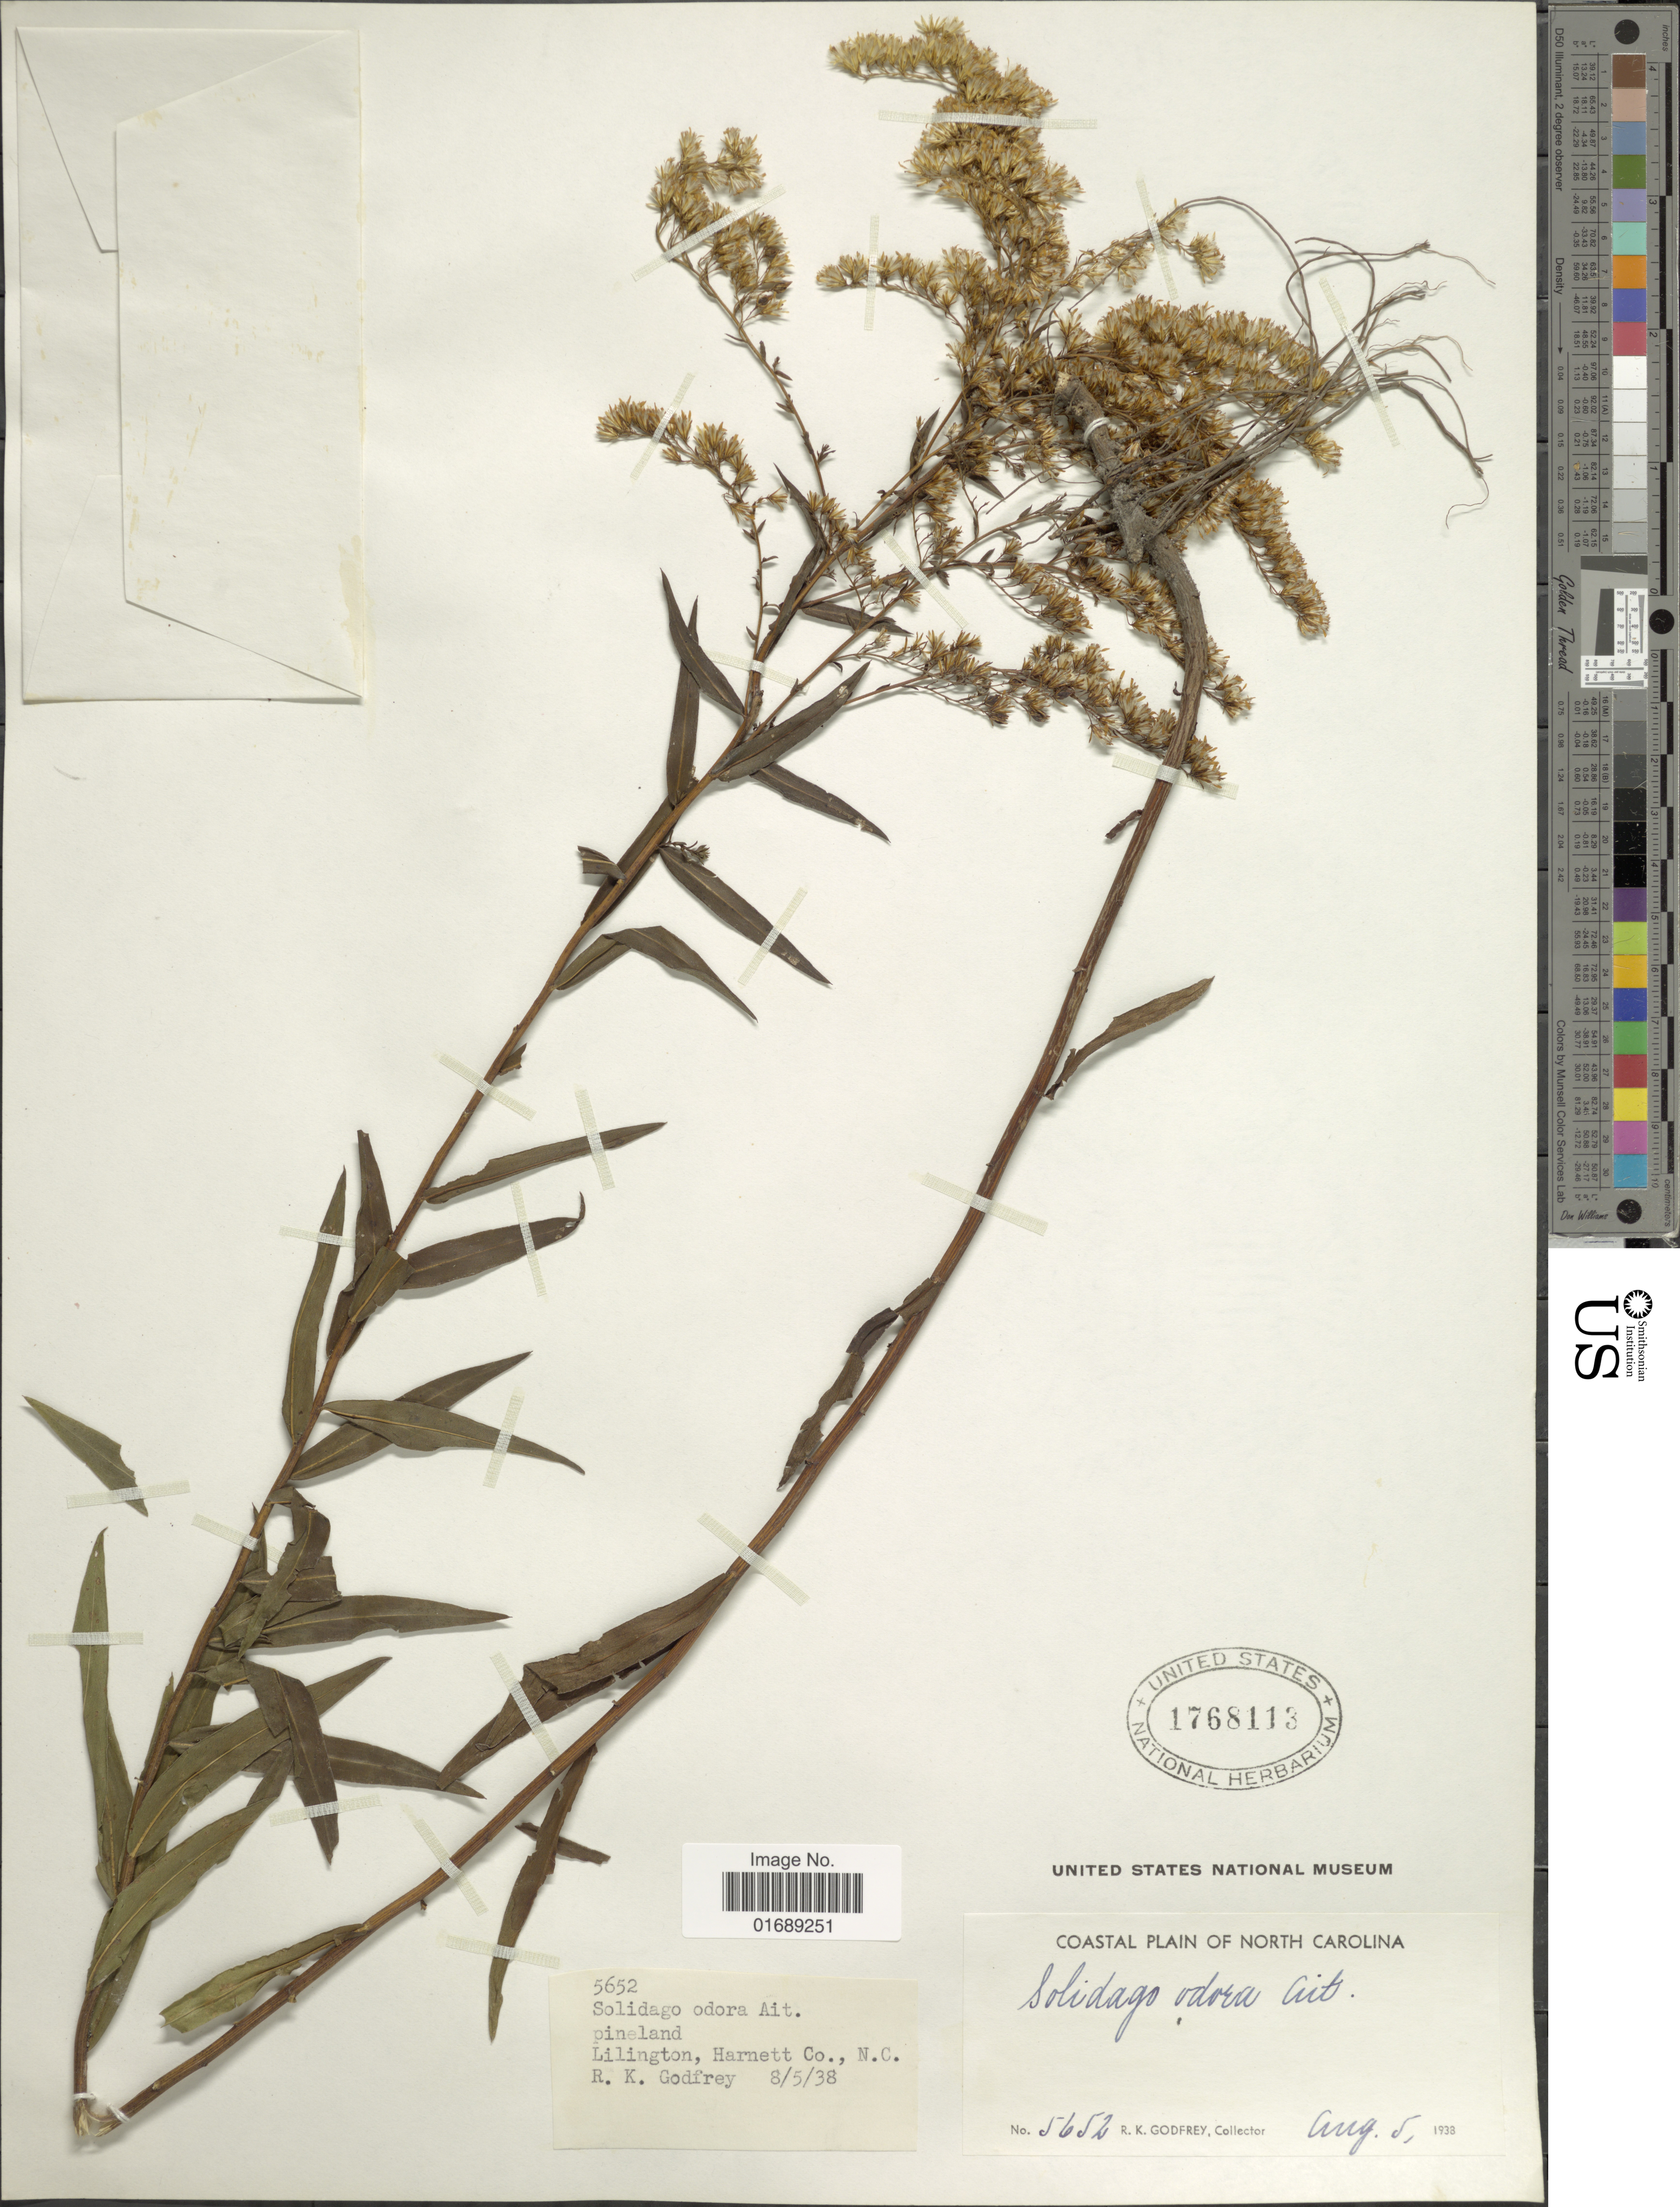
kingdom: Plantae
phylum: Tracheophyta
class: Magnoliopsida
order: Asterales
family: Asteraceae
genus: Solidago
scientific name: Solidago odora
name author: Aiton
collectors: R. K. Godfrey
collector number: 5652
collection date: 1938-08-05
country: United States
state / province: North Carolina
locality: Lilington, Harnett Co., N.C.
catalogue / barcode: US 1768113